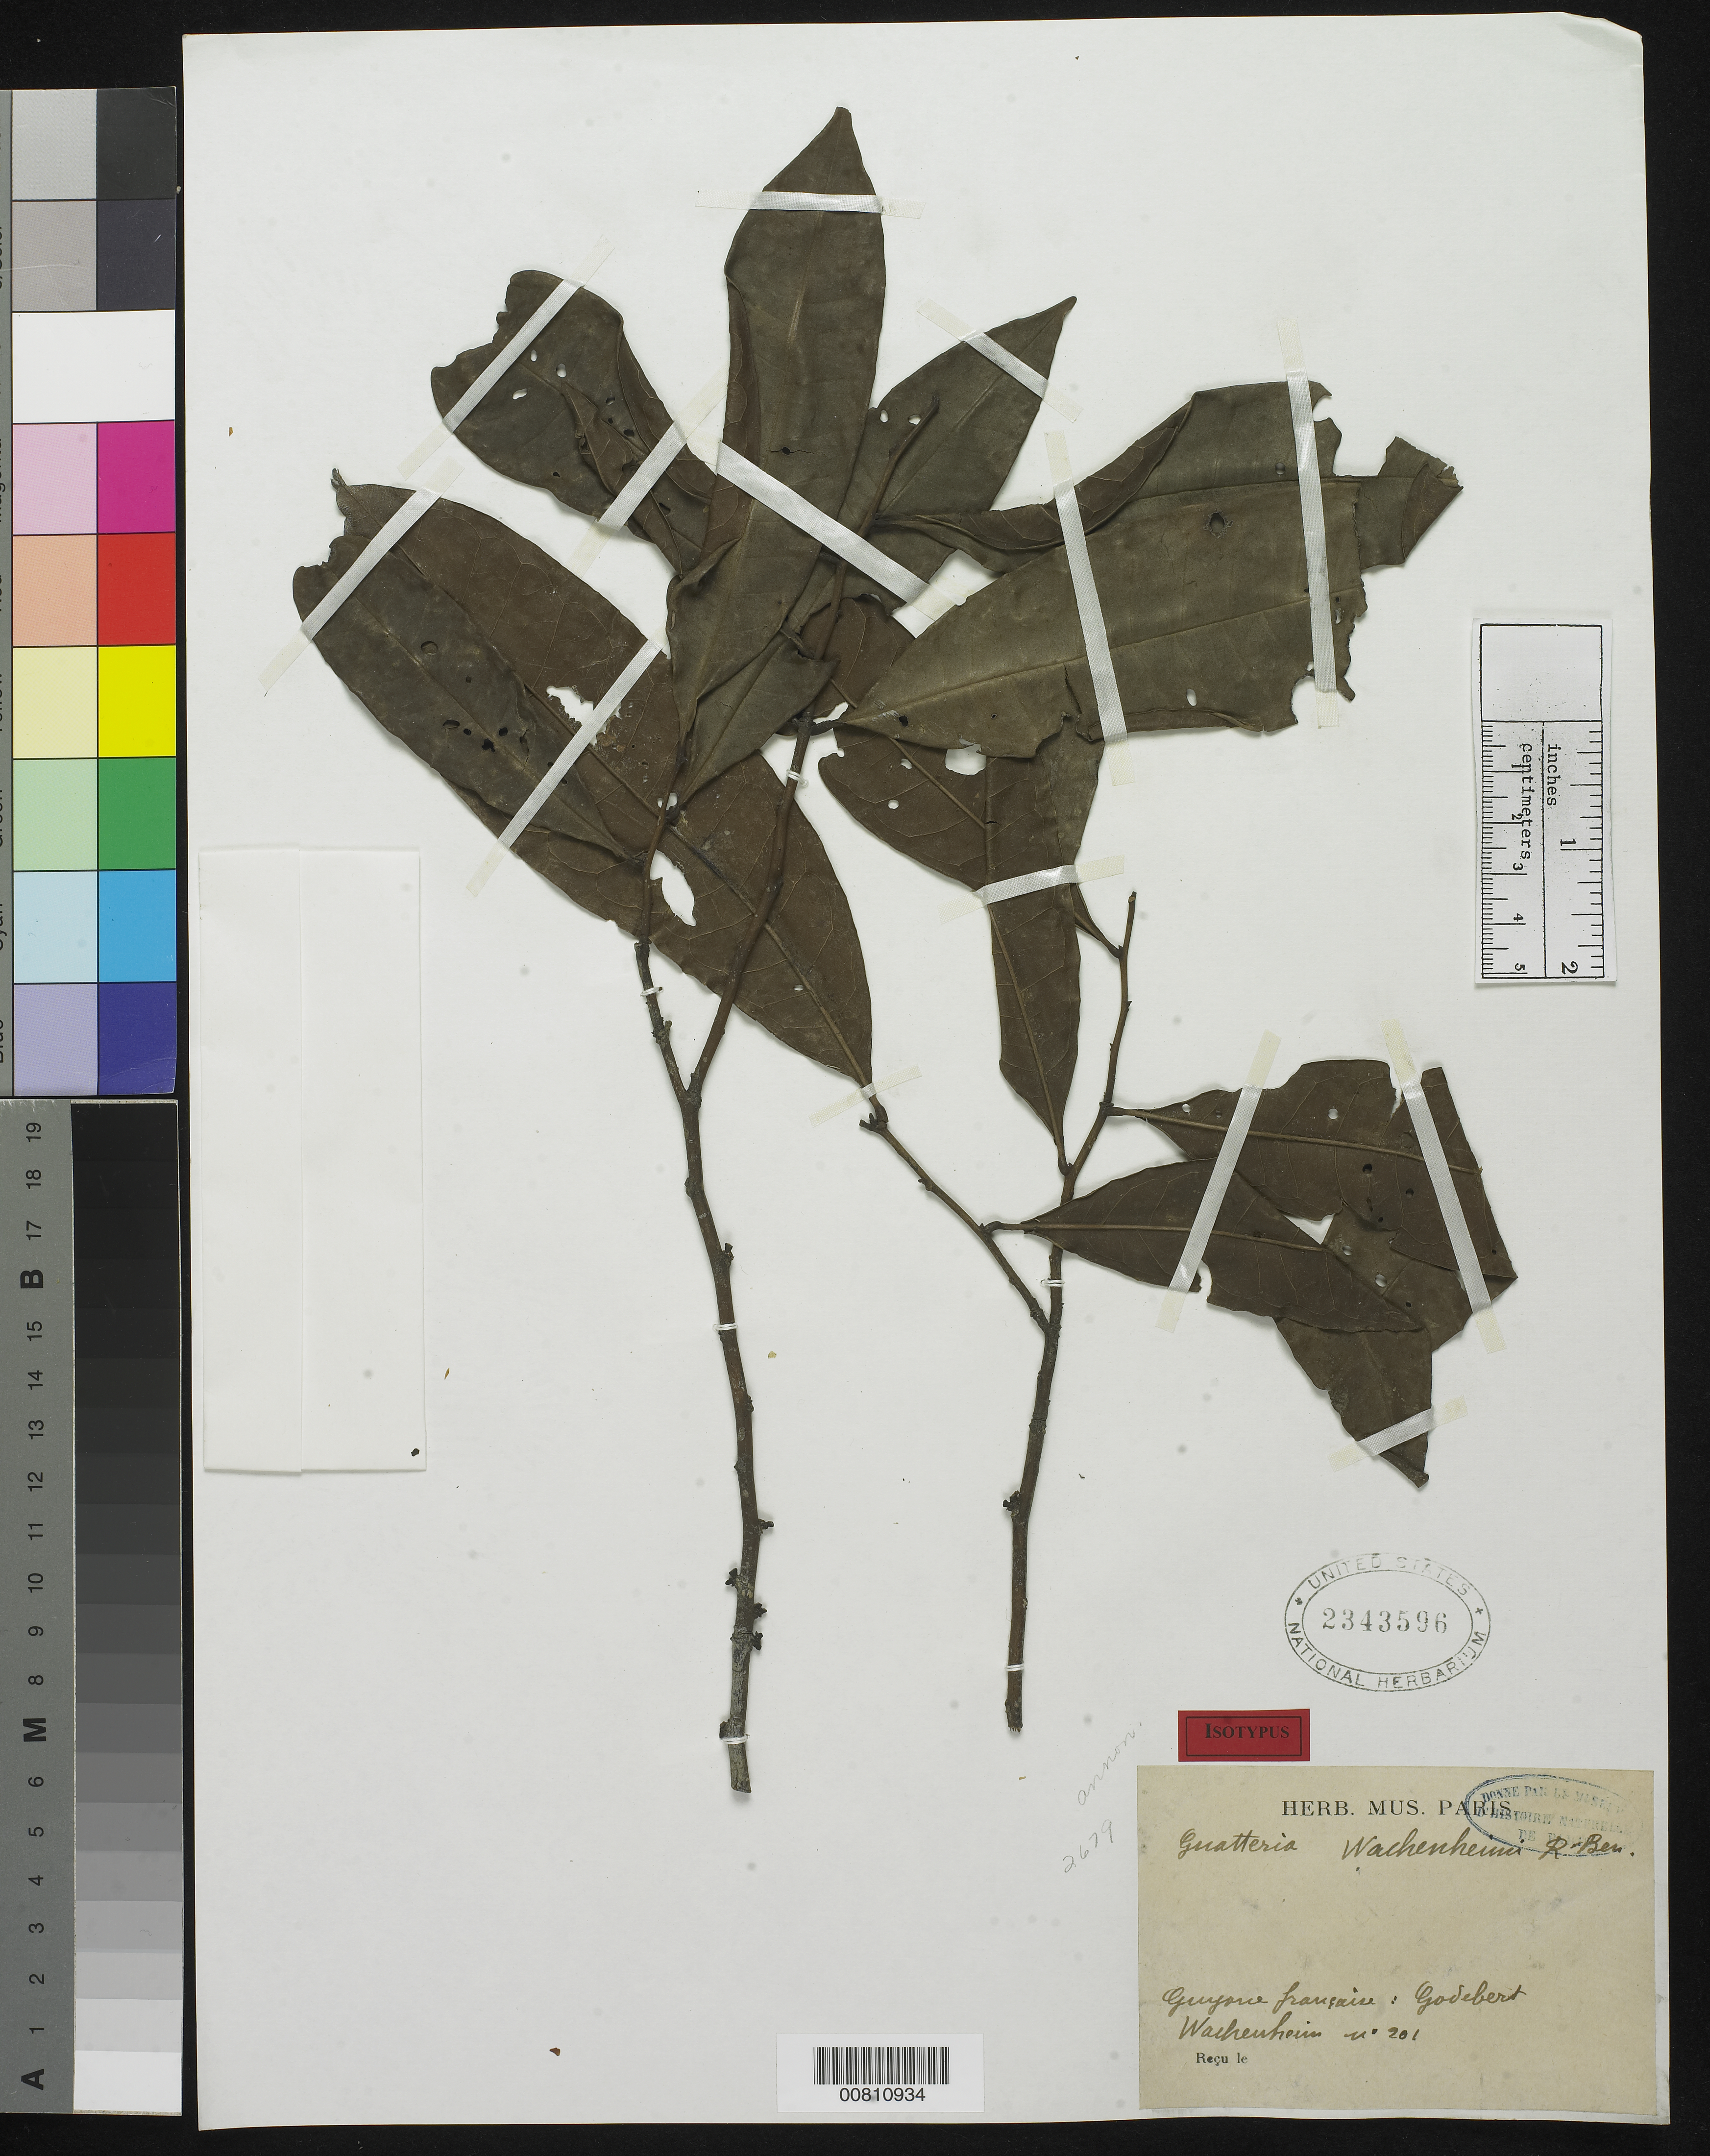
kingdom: Plantae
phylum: Tracheophyta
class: Magnoliopsida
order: Magnoliales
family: Annonaceae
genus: Guatteria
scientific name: Guatteria wachenheimii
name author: Benoist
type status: Isotype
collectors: G. Wachenheim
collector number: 201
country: French Guiana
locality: Guyane francaise: Godebert.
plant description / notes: Acc. to Tropicos type is Wachenheim s.n., May 1920.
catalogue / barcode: US 2343596